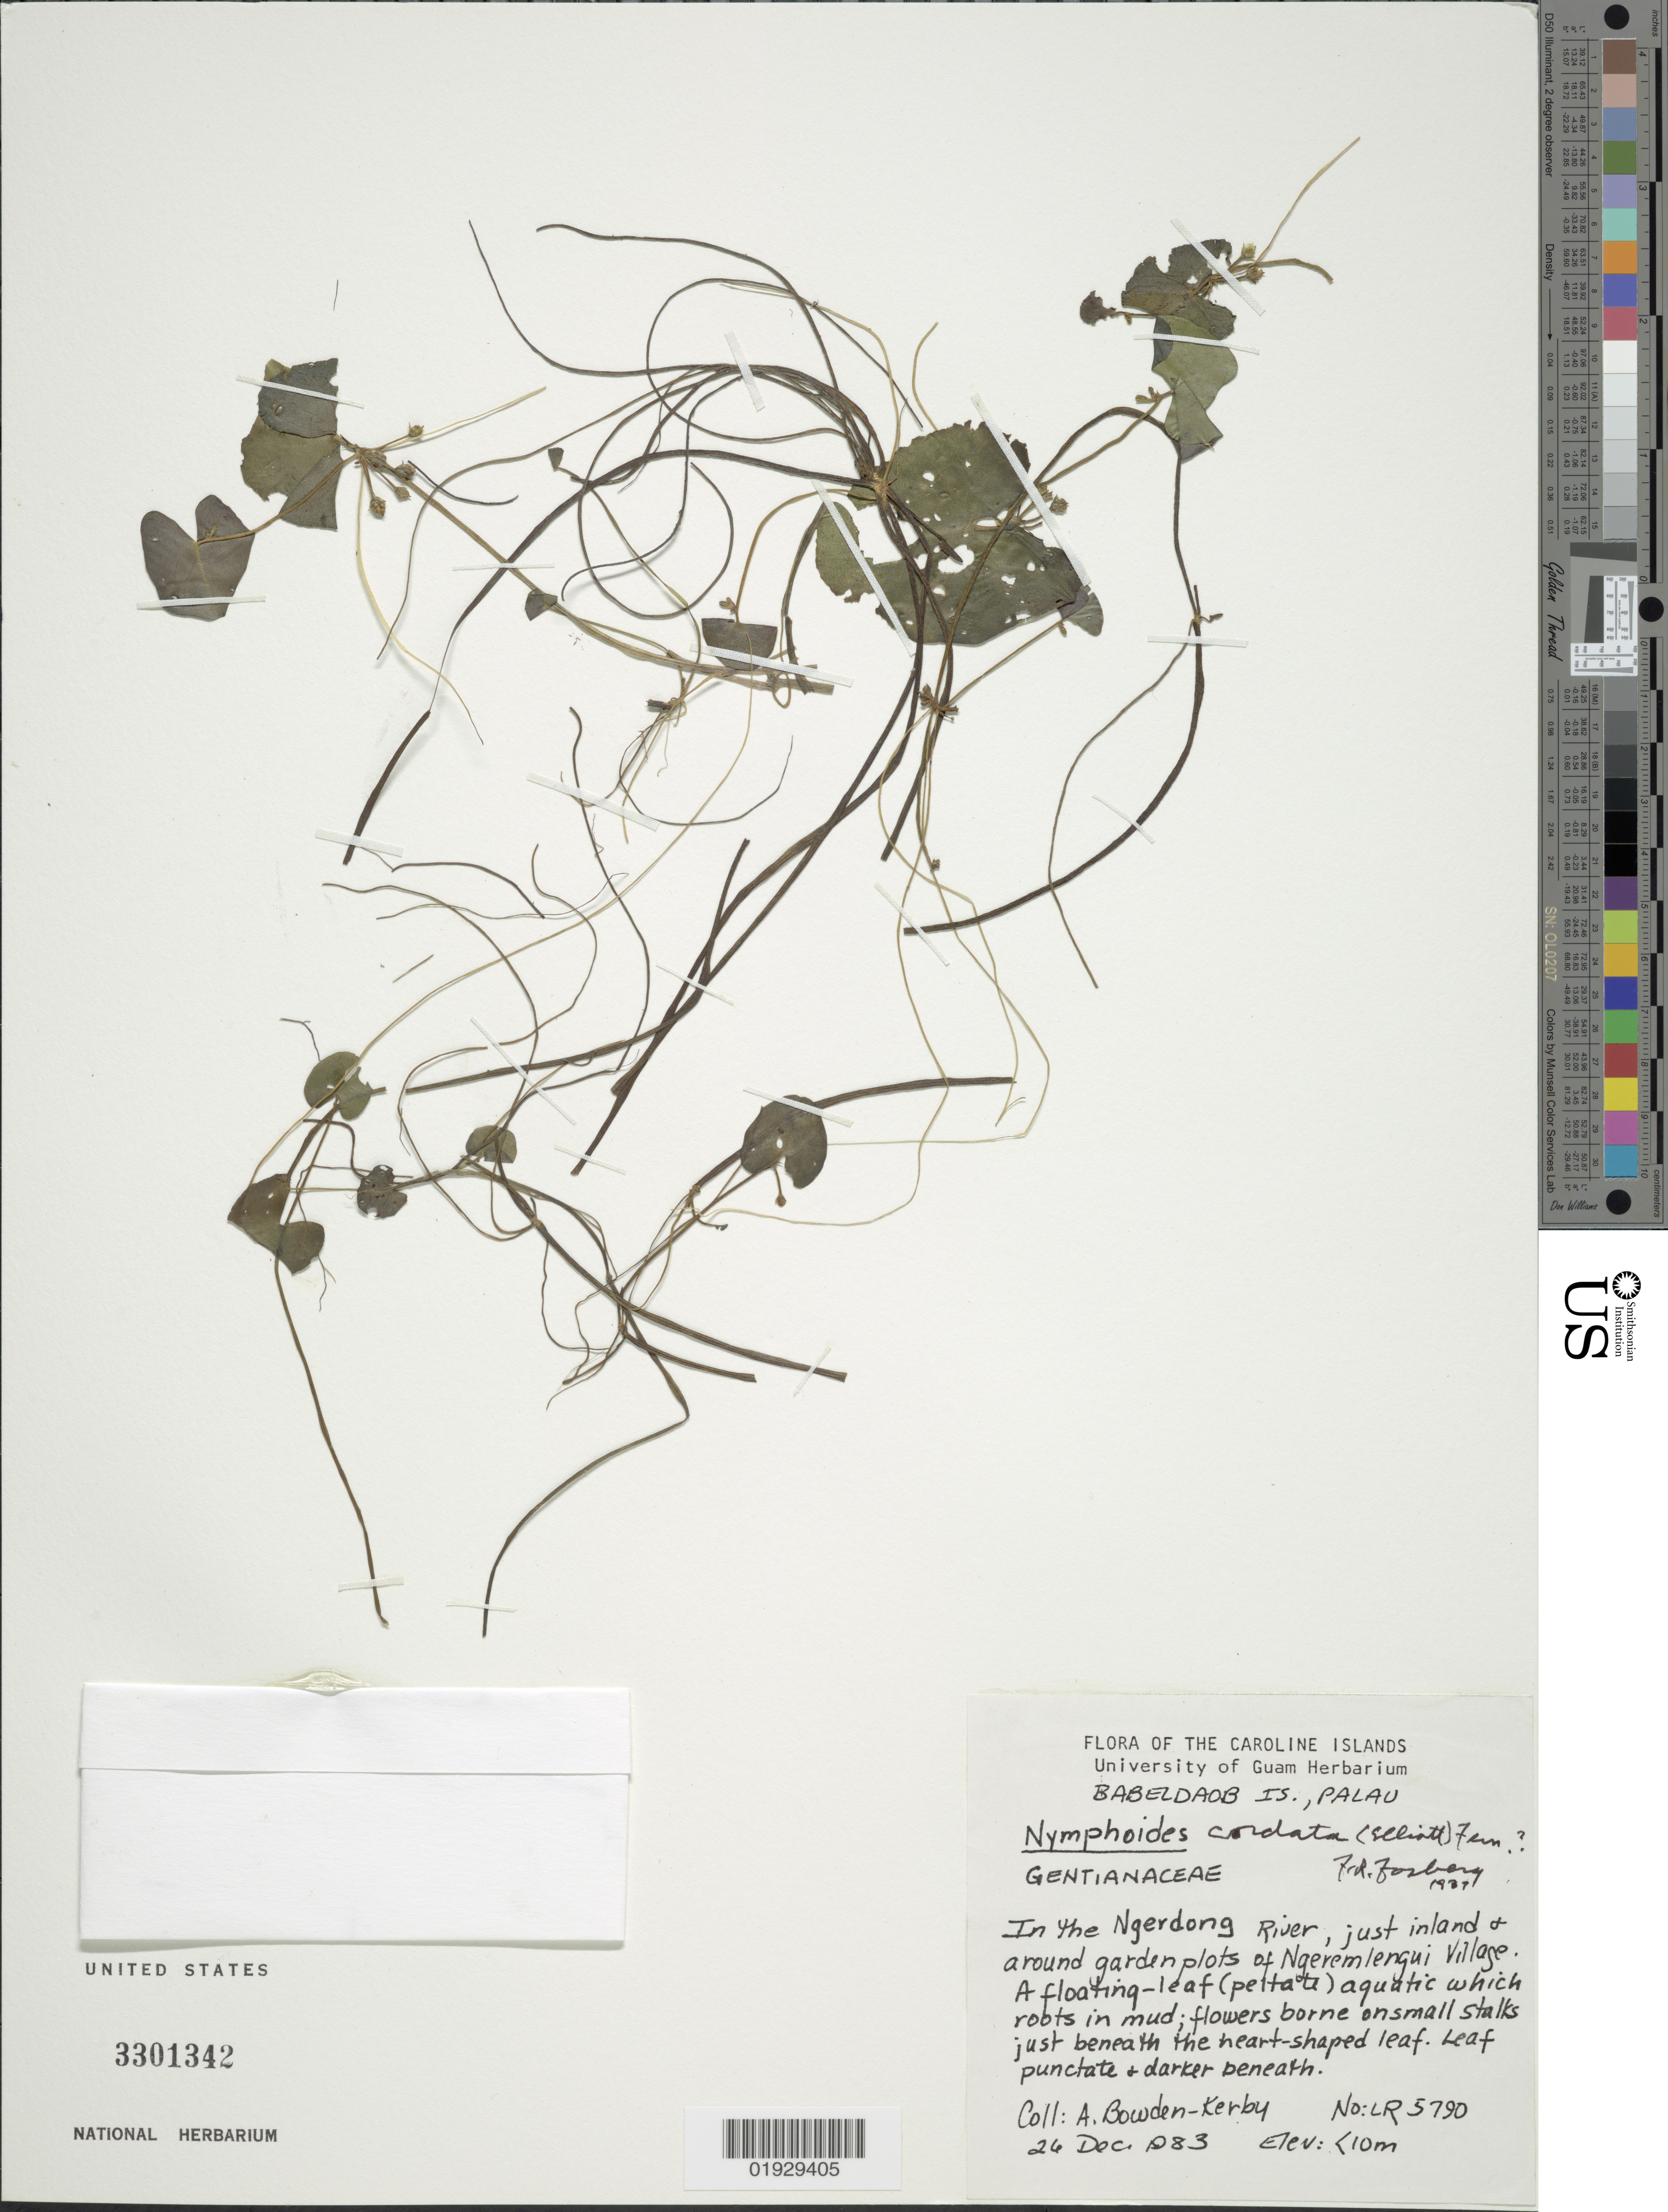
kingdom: Plantae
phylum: Tracheophyta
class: Magnoliopsida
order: Asterales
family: Menyanthaceae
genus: Nymphoides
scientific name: Nymphoides cordata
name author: (Elliot) Fernald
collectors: A. Bowden-Kerby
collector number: LR5790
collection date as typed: Transcribed d/m/y: 26/12/83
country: Palau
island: Babeldaob [Babelthuap]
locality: Caroline Islands. Babeldaob Is., Palau. In the Ngerdong River, just inland + around garden plots of Ngeremlengui Village.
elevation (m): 10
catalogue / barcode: US 3301342